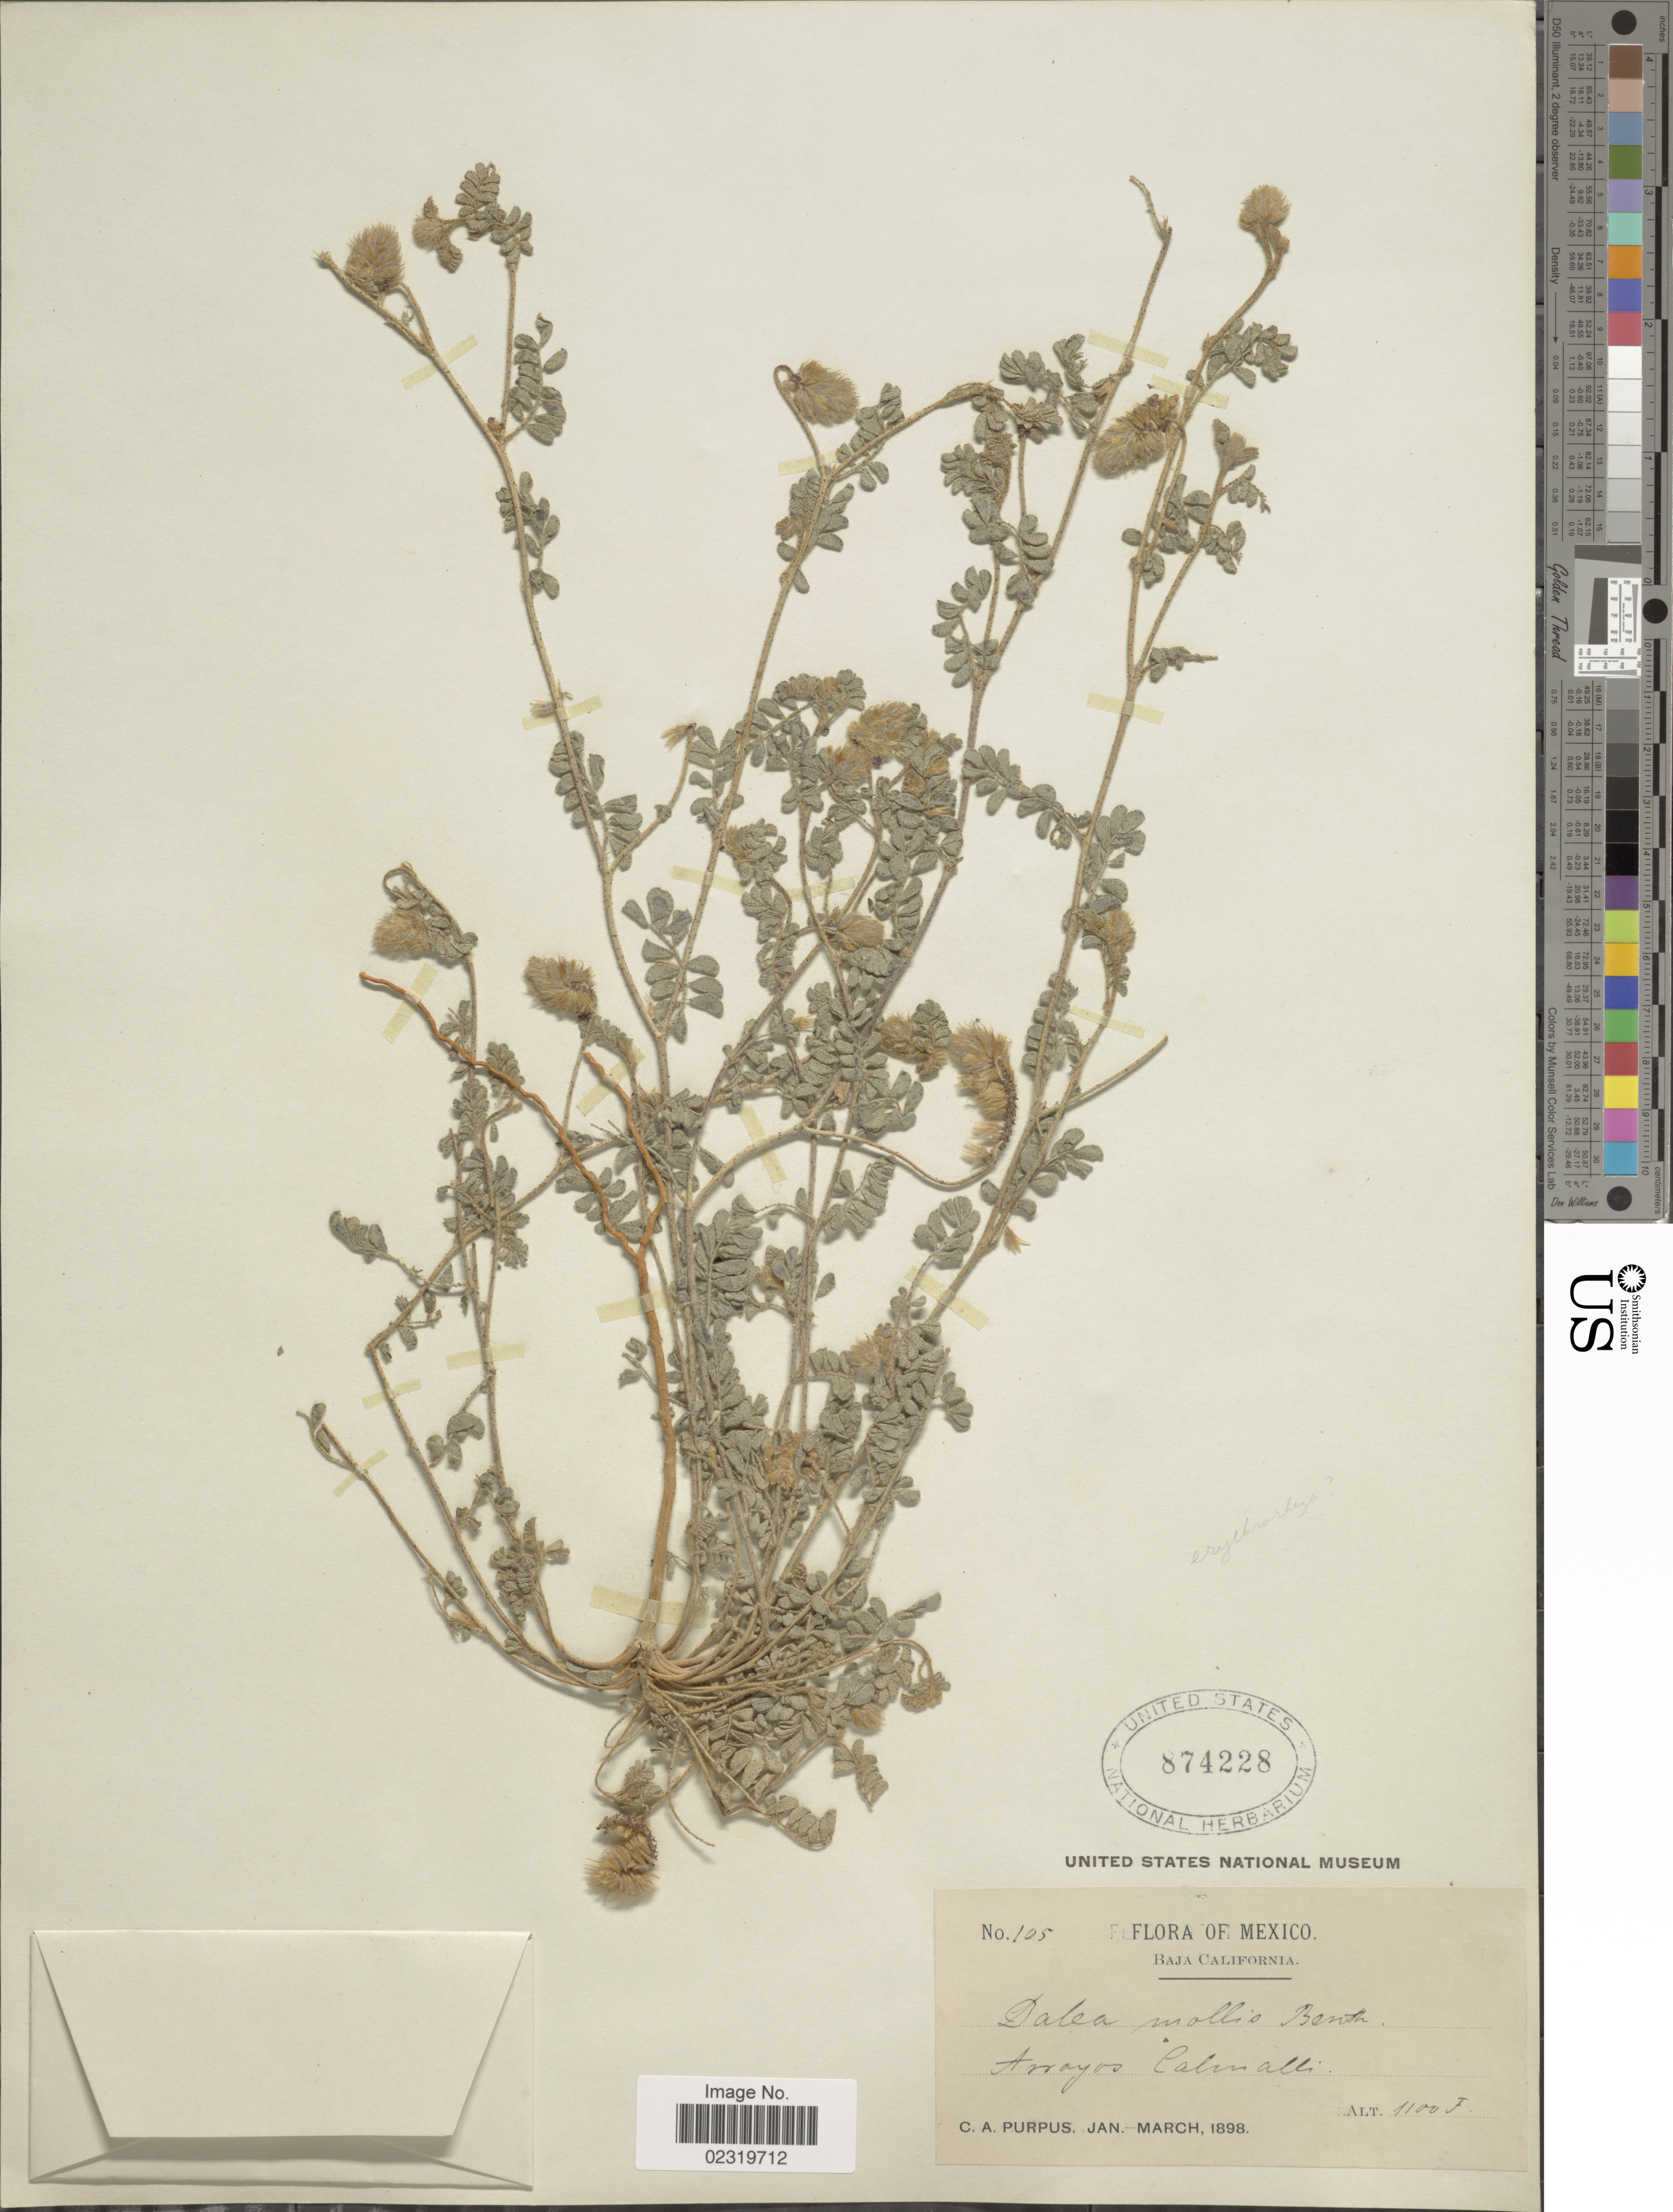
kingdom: Plantae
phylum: Tracheophyta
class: Magnoliopsida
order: Fabales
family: Fabaceae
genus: Dalea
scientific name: Dalea mollis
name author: Benth.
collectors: C. A. Purpus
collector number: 105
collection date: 1898-01/1898-03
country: Mexico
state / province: Baja California Norte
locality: Arroyos Calmalli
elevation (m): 335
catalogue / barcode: US 874228